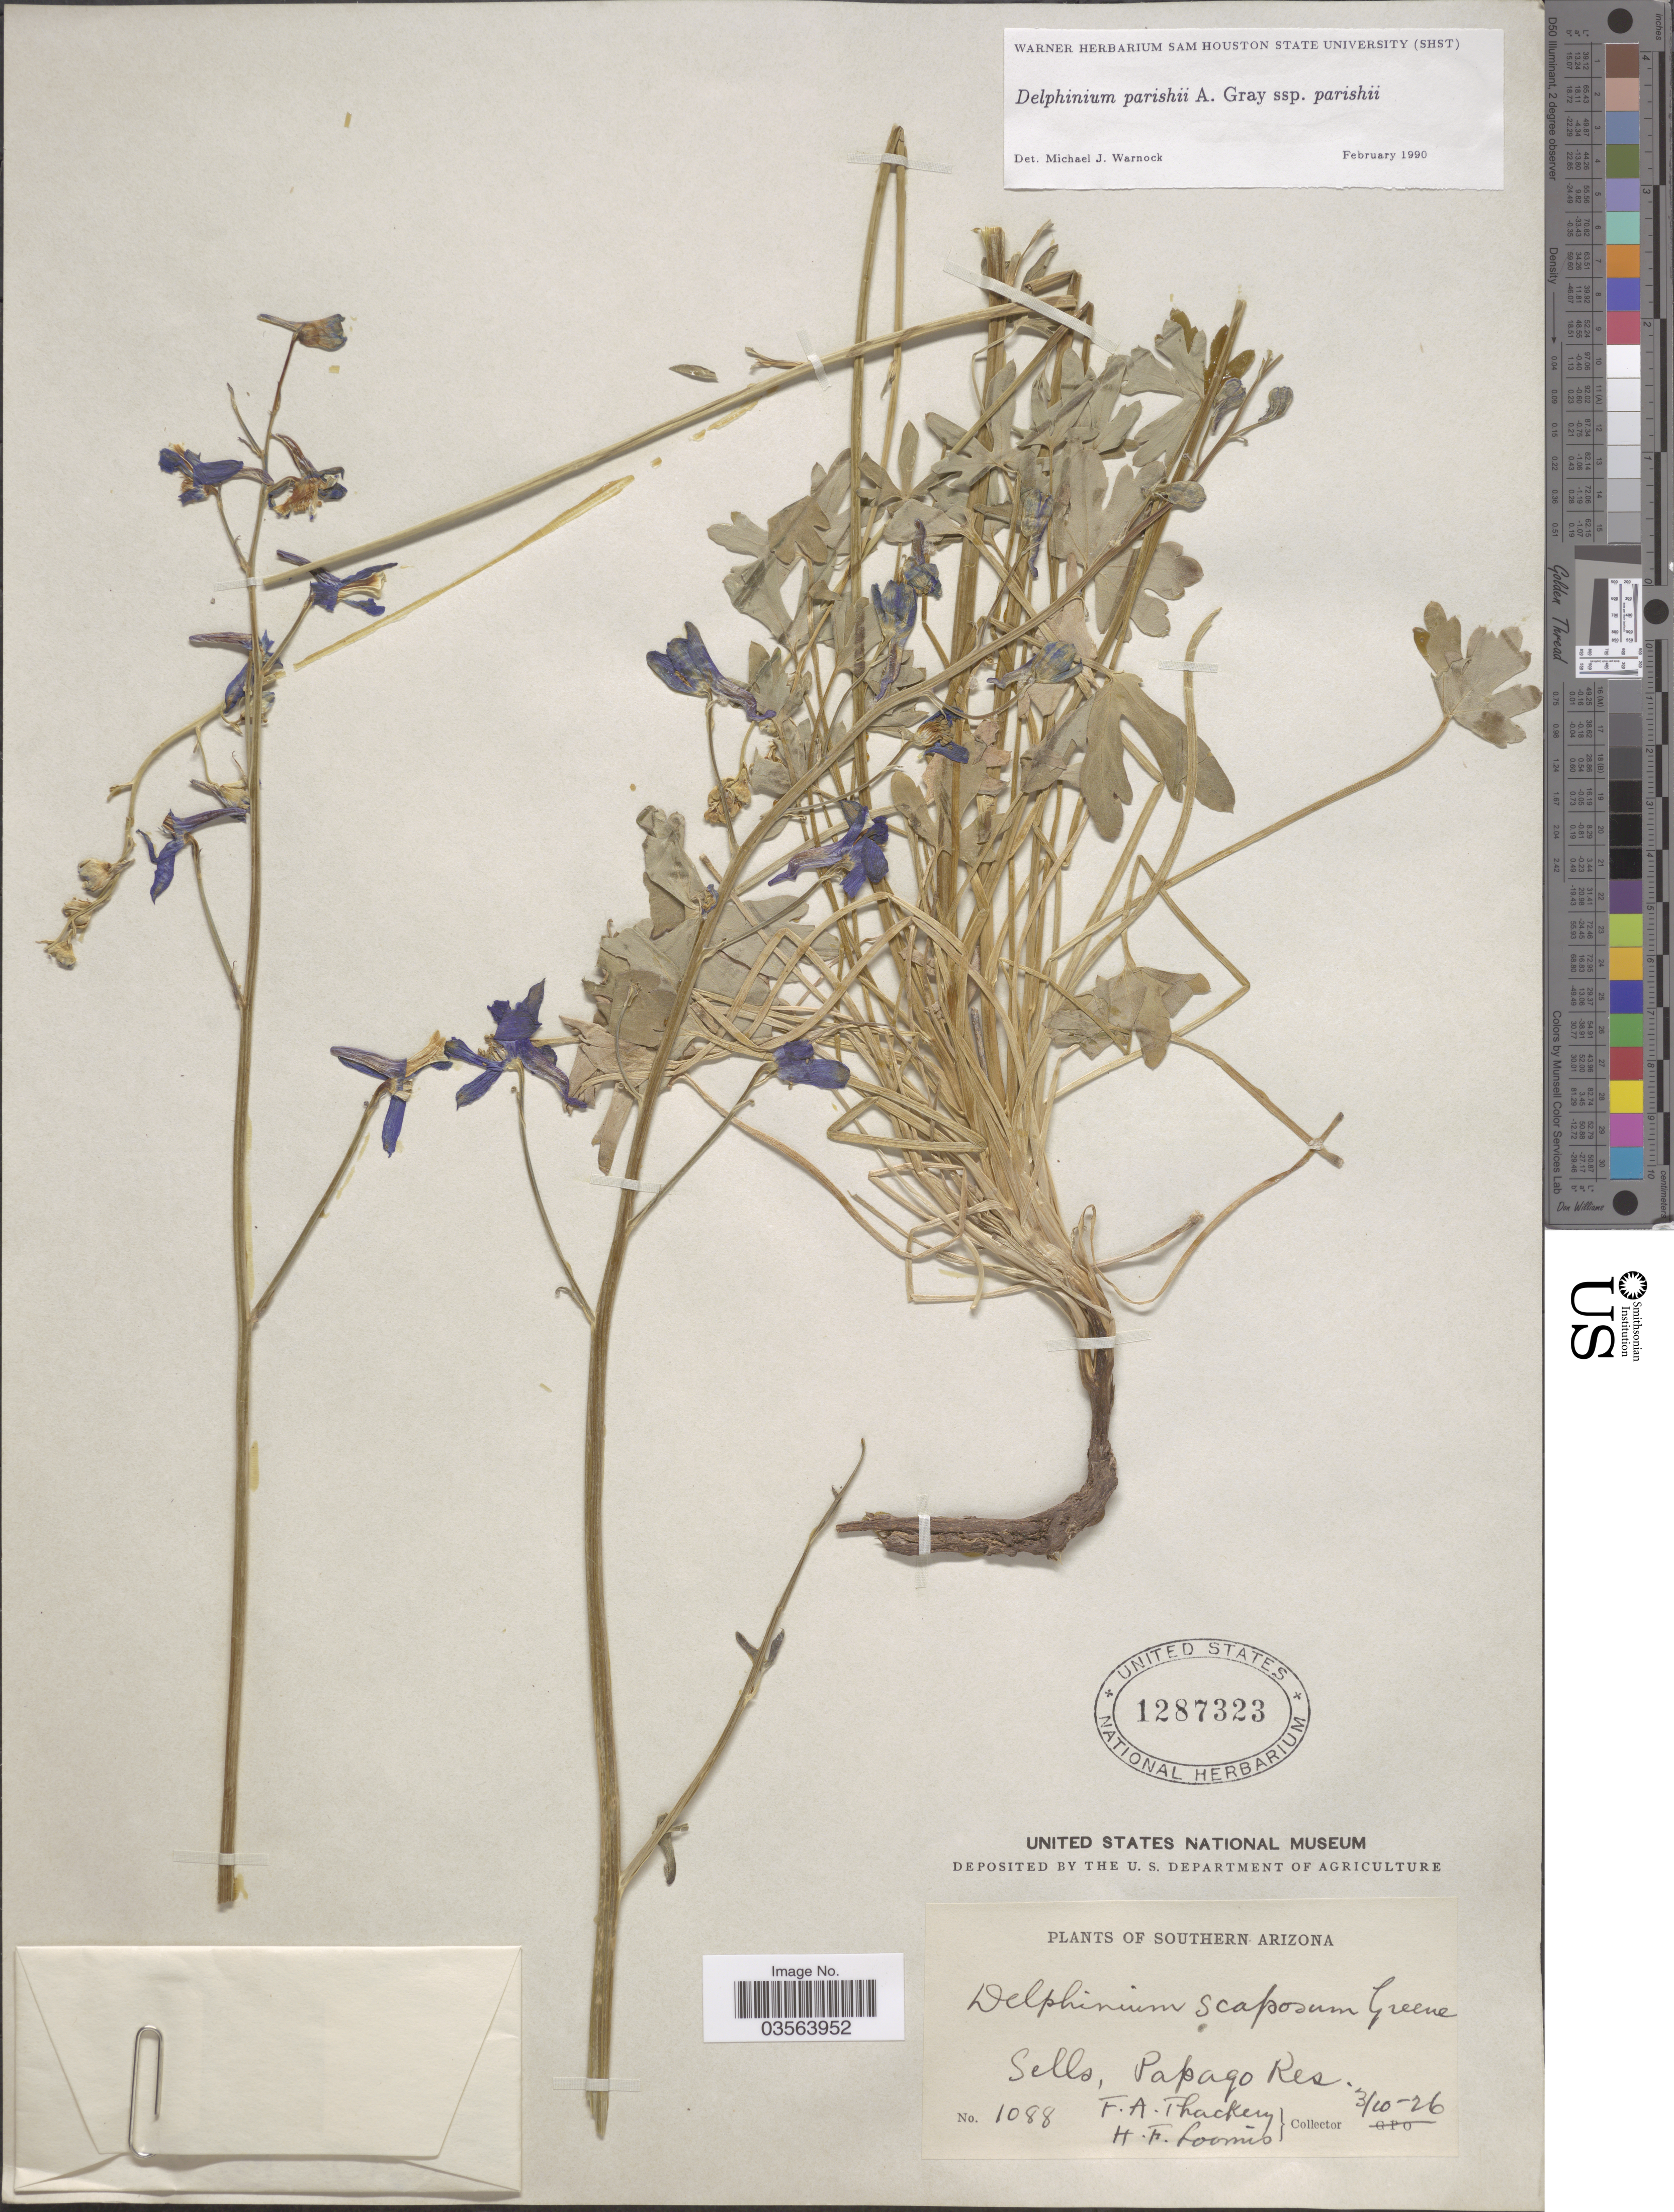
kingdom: Plantae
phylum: Tracheophyta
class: Magnoliopsida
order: Ranunculales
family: Ranunculaceae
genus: Delphinium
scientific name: Delphinium parishii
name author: A. Gray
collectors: F. Thackery & H. F. Loomis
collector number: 1088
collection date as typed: Transcribed d/m/y: 10/3/26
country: United States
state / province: Arizona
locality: Southern Arizona. Sells, Papago Res.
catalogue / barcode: US 1287323